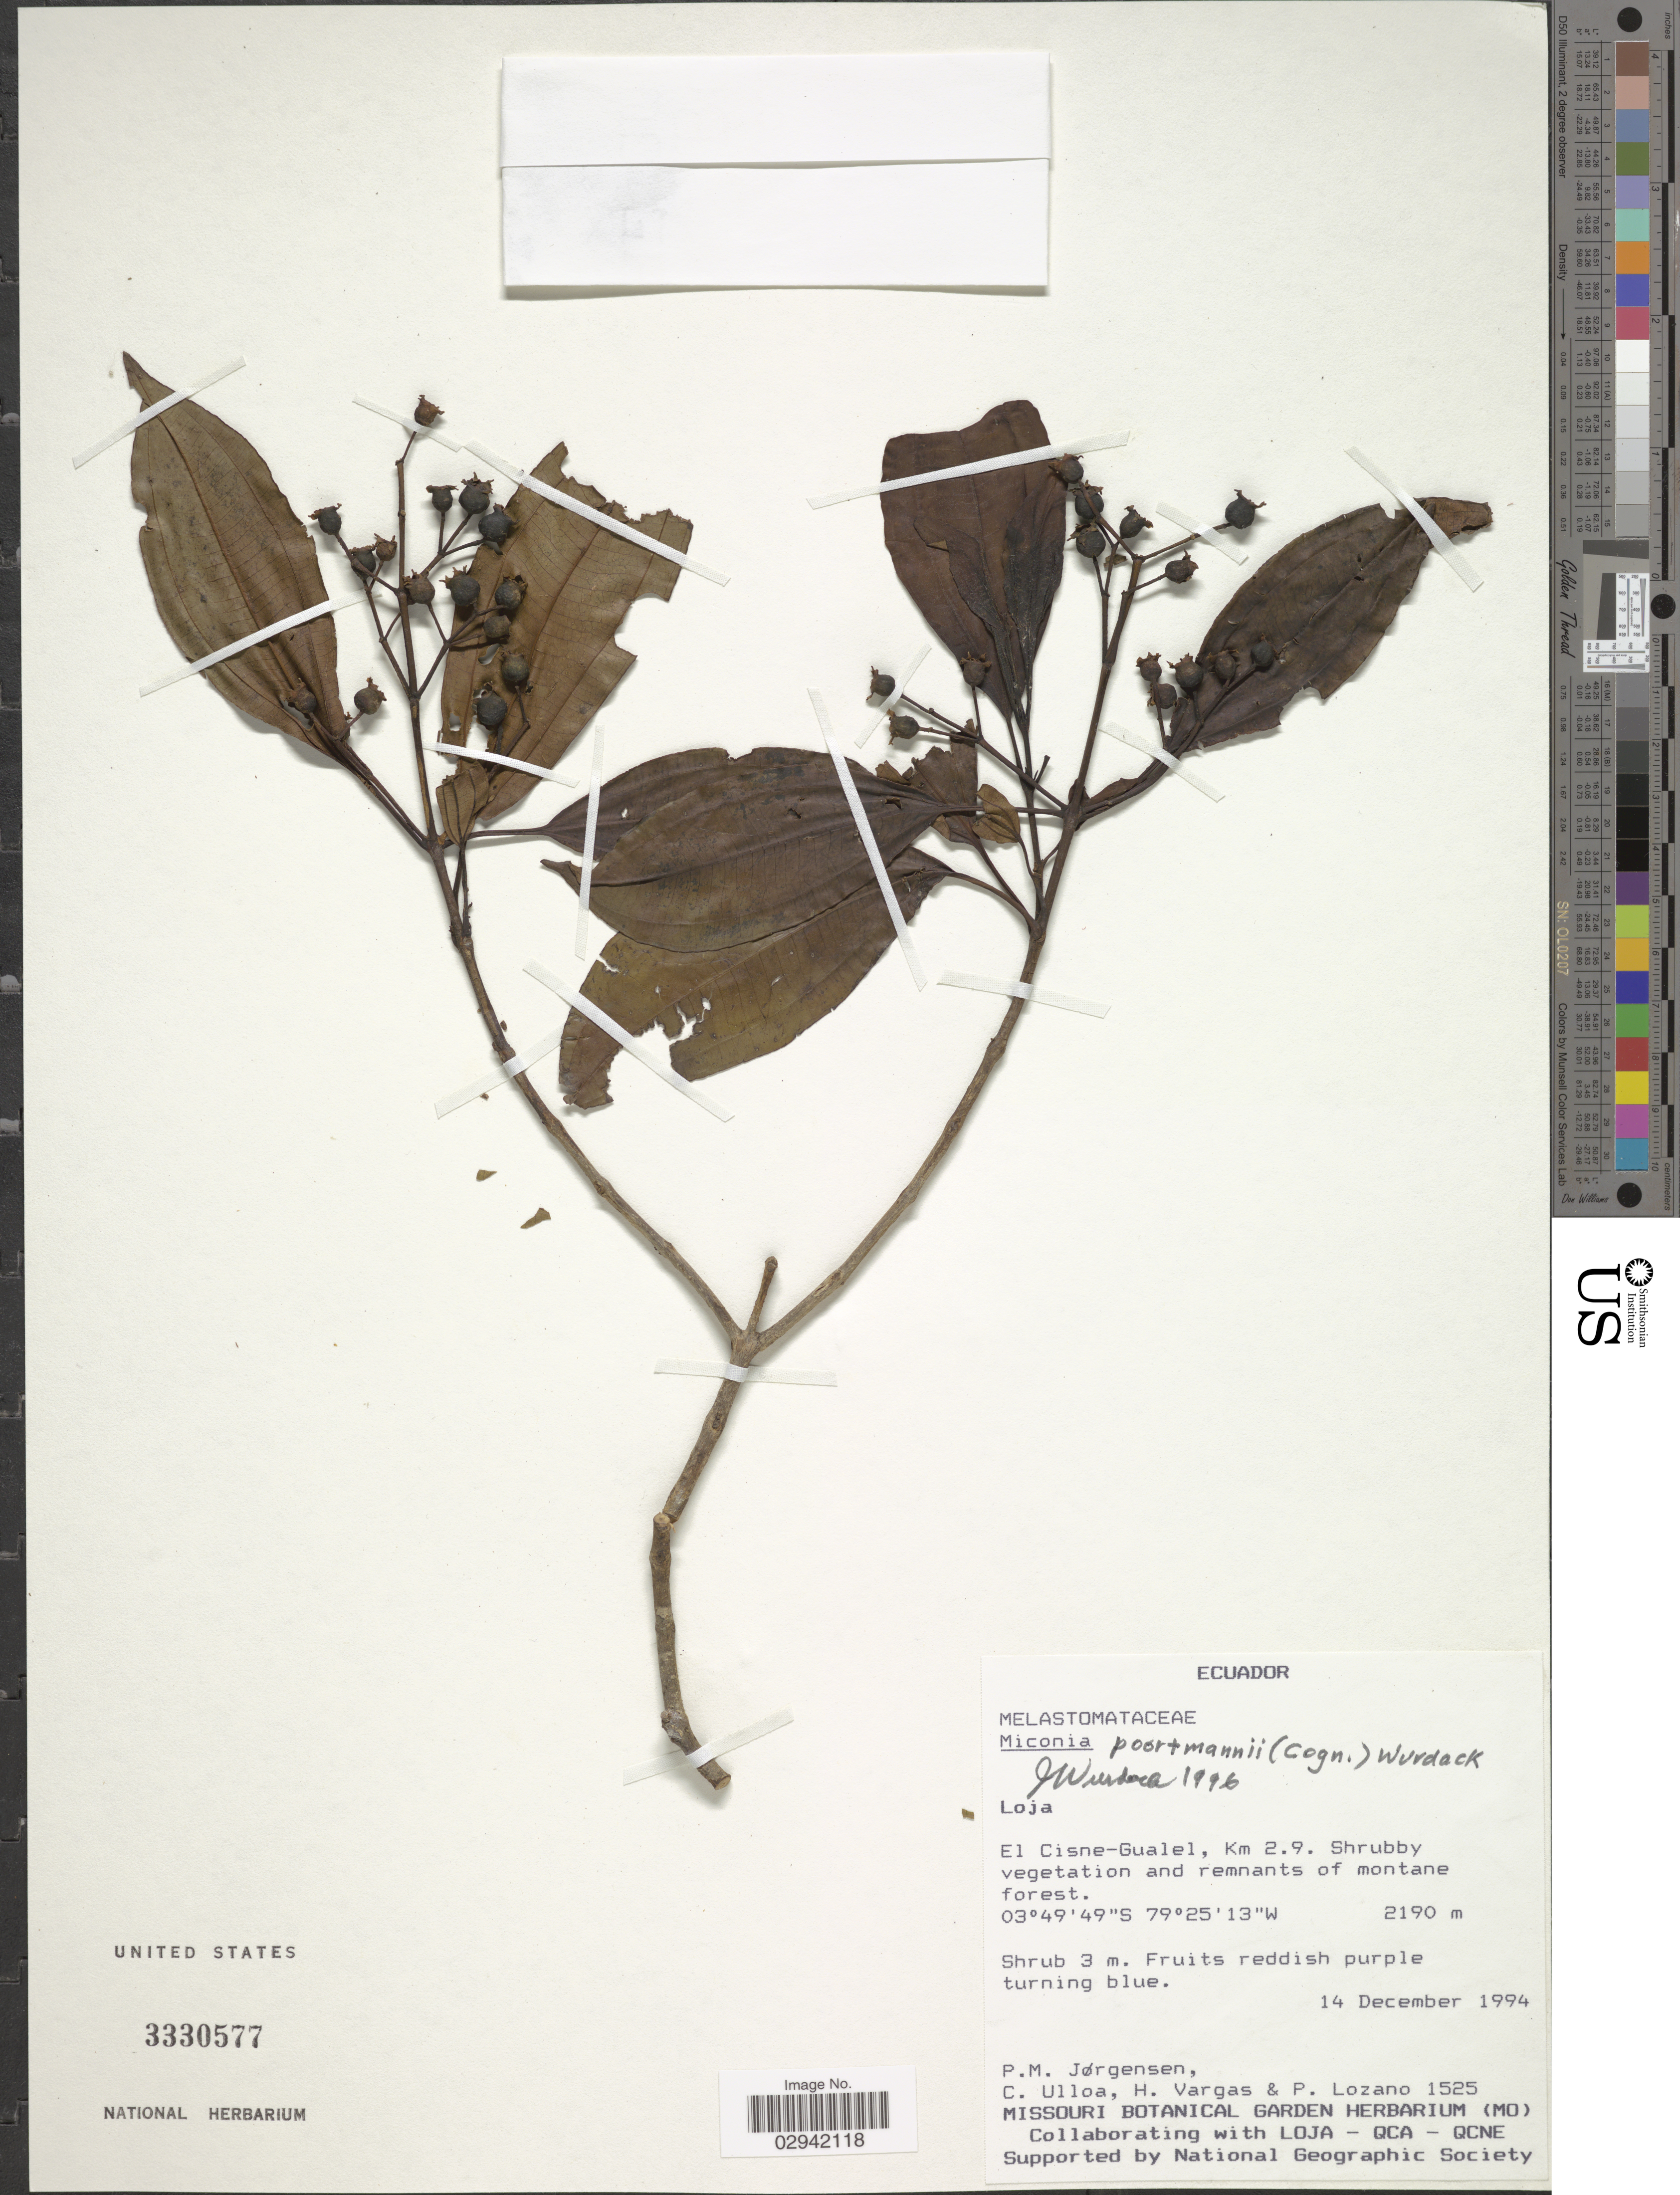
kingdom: Plantae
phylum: Tracheophyta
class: Magnoliopsida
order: Myrtales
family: Melastomataceae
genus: Miconia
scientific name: Miconia poortmannii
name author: (Cogn.) Wurdack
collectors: P. Jørgensen, C. Ulloa, H. Vargas & P. Lozano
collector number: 1525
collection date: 1994-12-14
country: Ecuador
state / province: Loja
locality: El Cisne-Gualel, Km 2.9.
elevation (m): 2190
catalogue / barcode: US 3330577